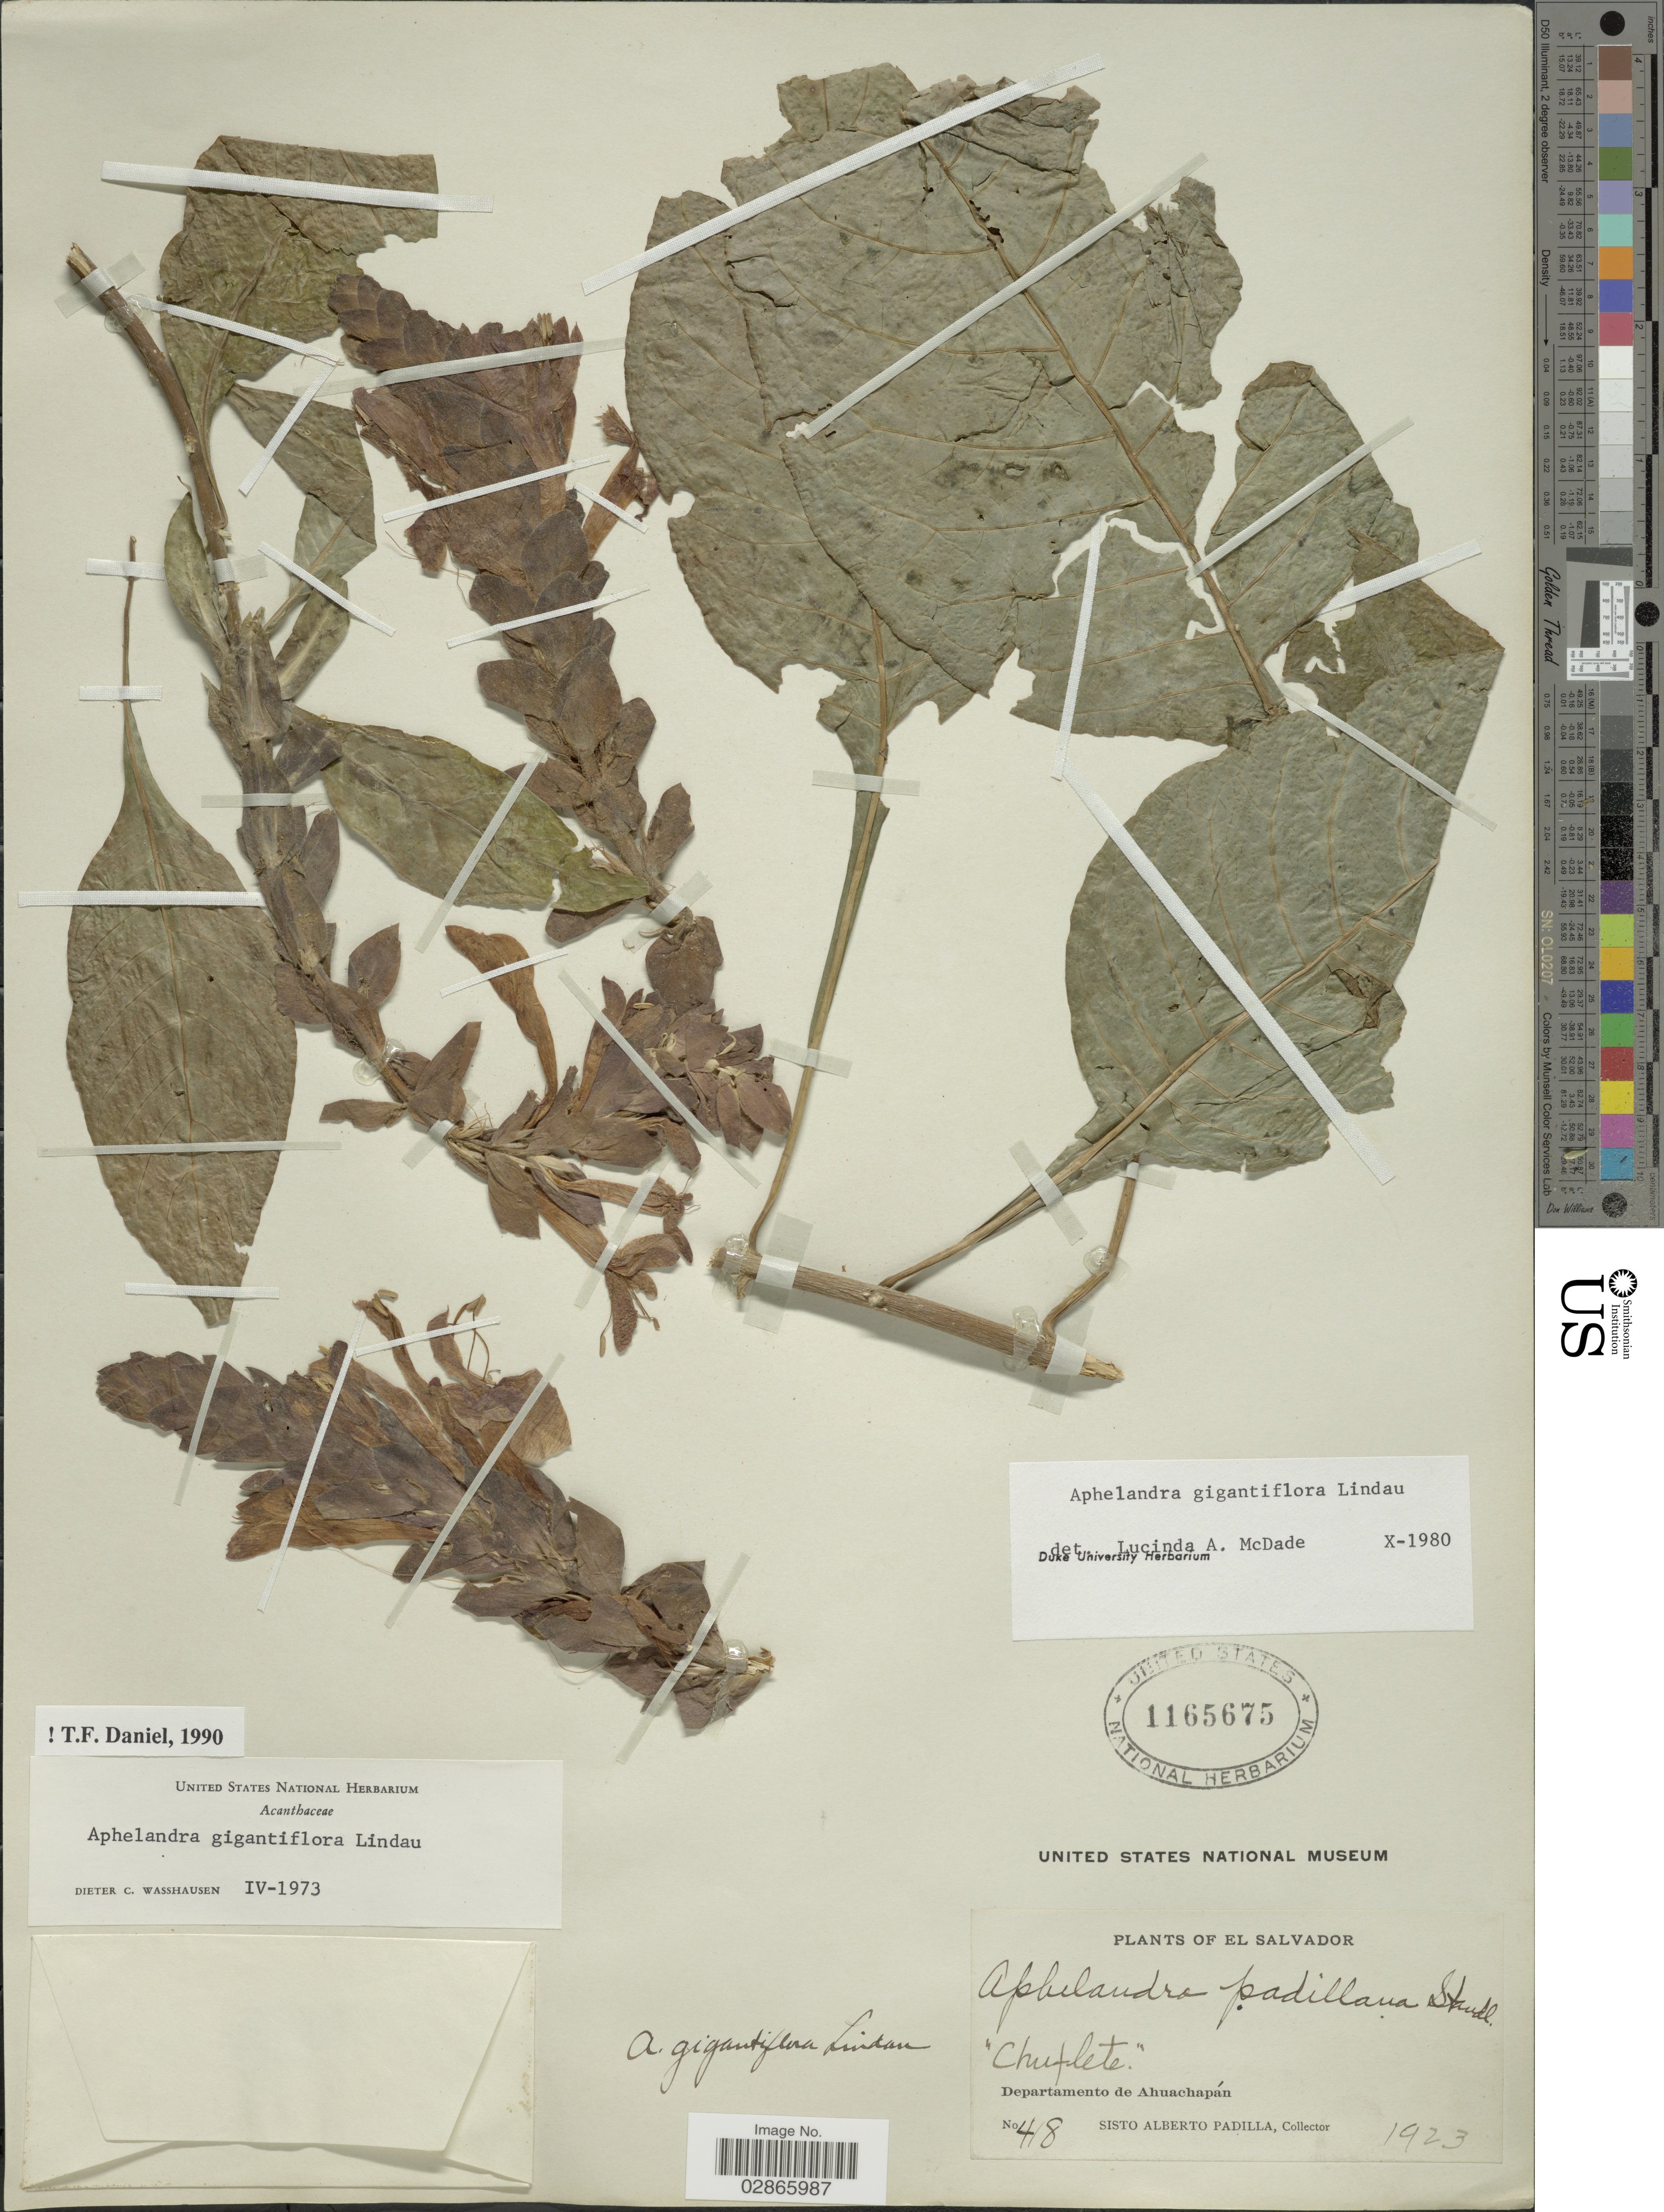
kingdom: Plantae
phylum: Tracheophyta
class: Magnoliopsida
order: Lamiales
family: Acanthaceae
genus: Aphelandra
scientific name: Aphelandra gigantiflora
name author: Lindau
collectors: S. A. Padilla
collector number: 418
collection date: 1923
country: El Salvador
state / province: Ahuachapan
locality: Departamento de Ahuachapán.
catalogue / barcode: US 1165675